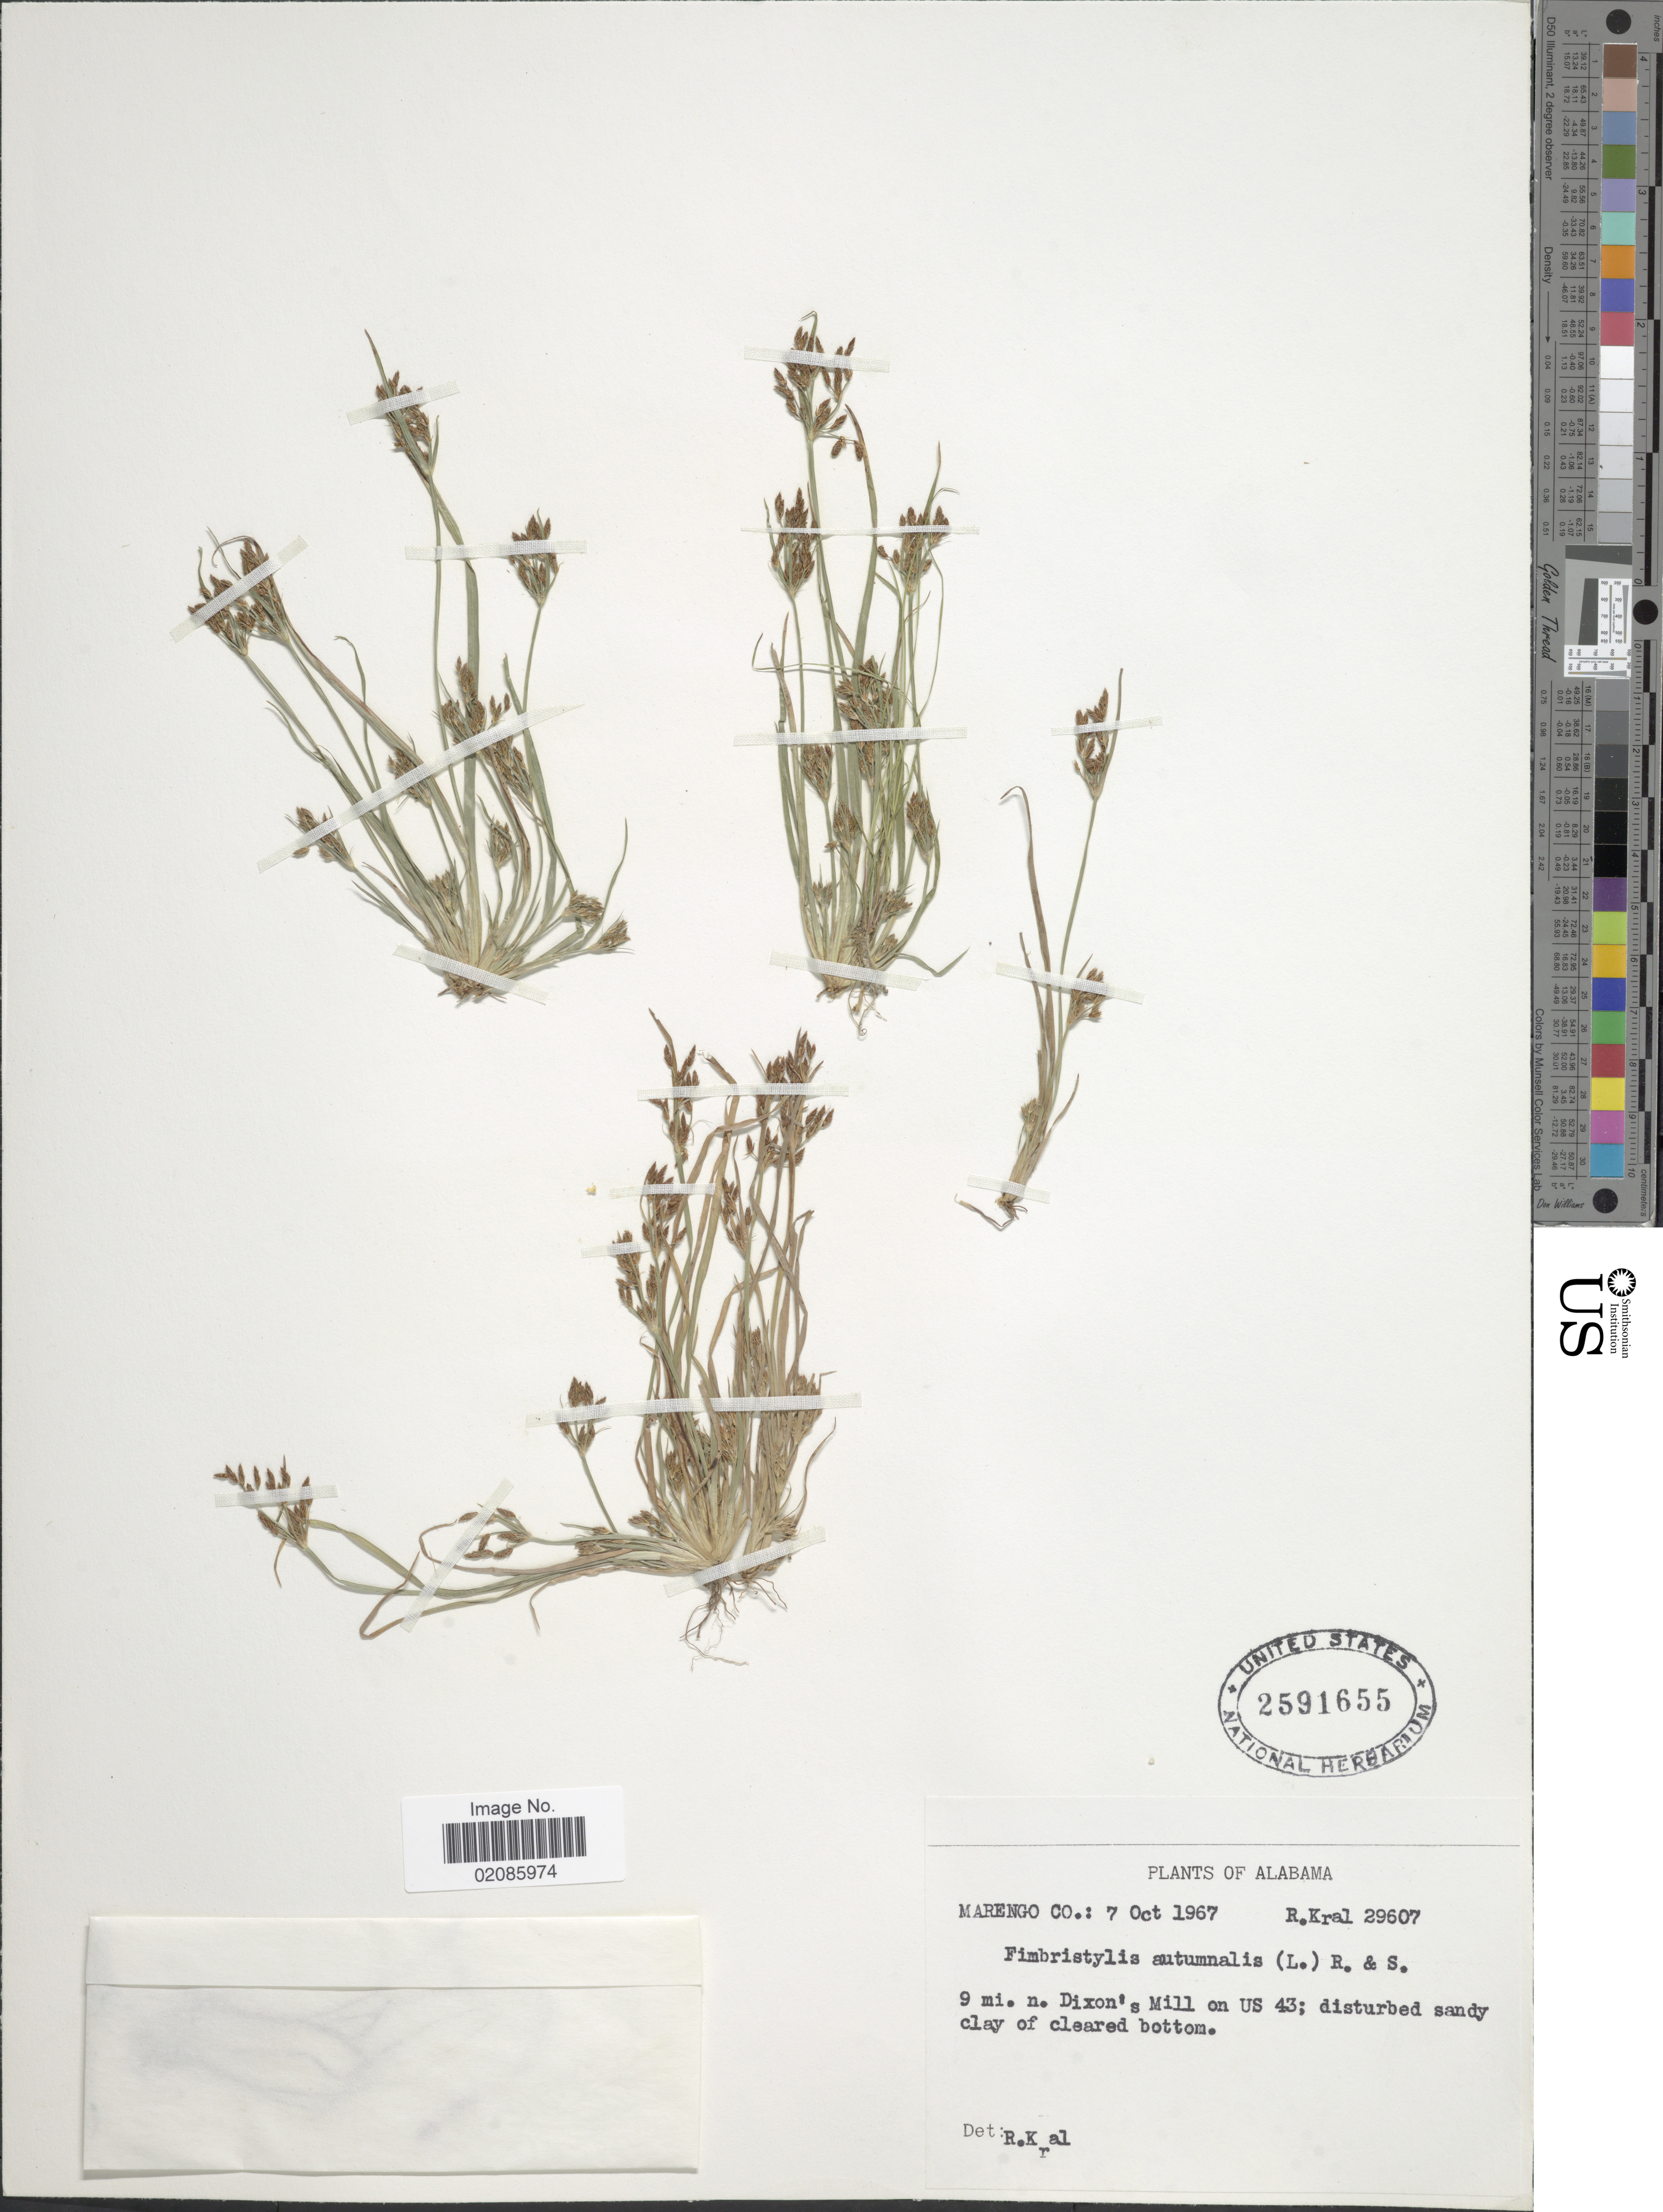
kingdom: Plantae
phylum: Tracheophyta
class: Liliopsida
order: Poales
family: Cyperaceae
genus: Fimbristylis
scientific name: Fimbristylis autumnalis (L.) Roem. & Schult.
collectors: R. Kral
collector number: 29607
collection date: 1967-10-07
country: United States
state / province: Alabama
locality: Marengo Co. 9 mi. n. Dixon's Mill on US 43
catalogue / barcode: US 2591655